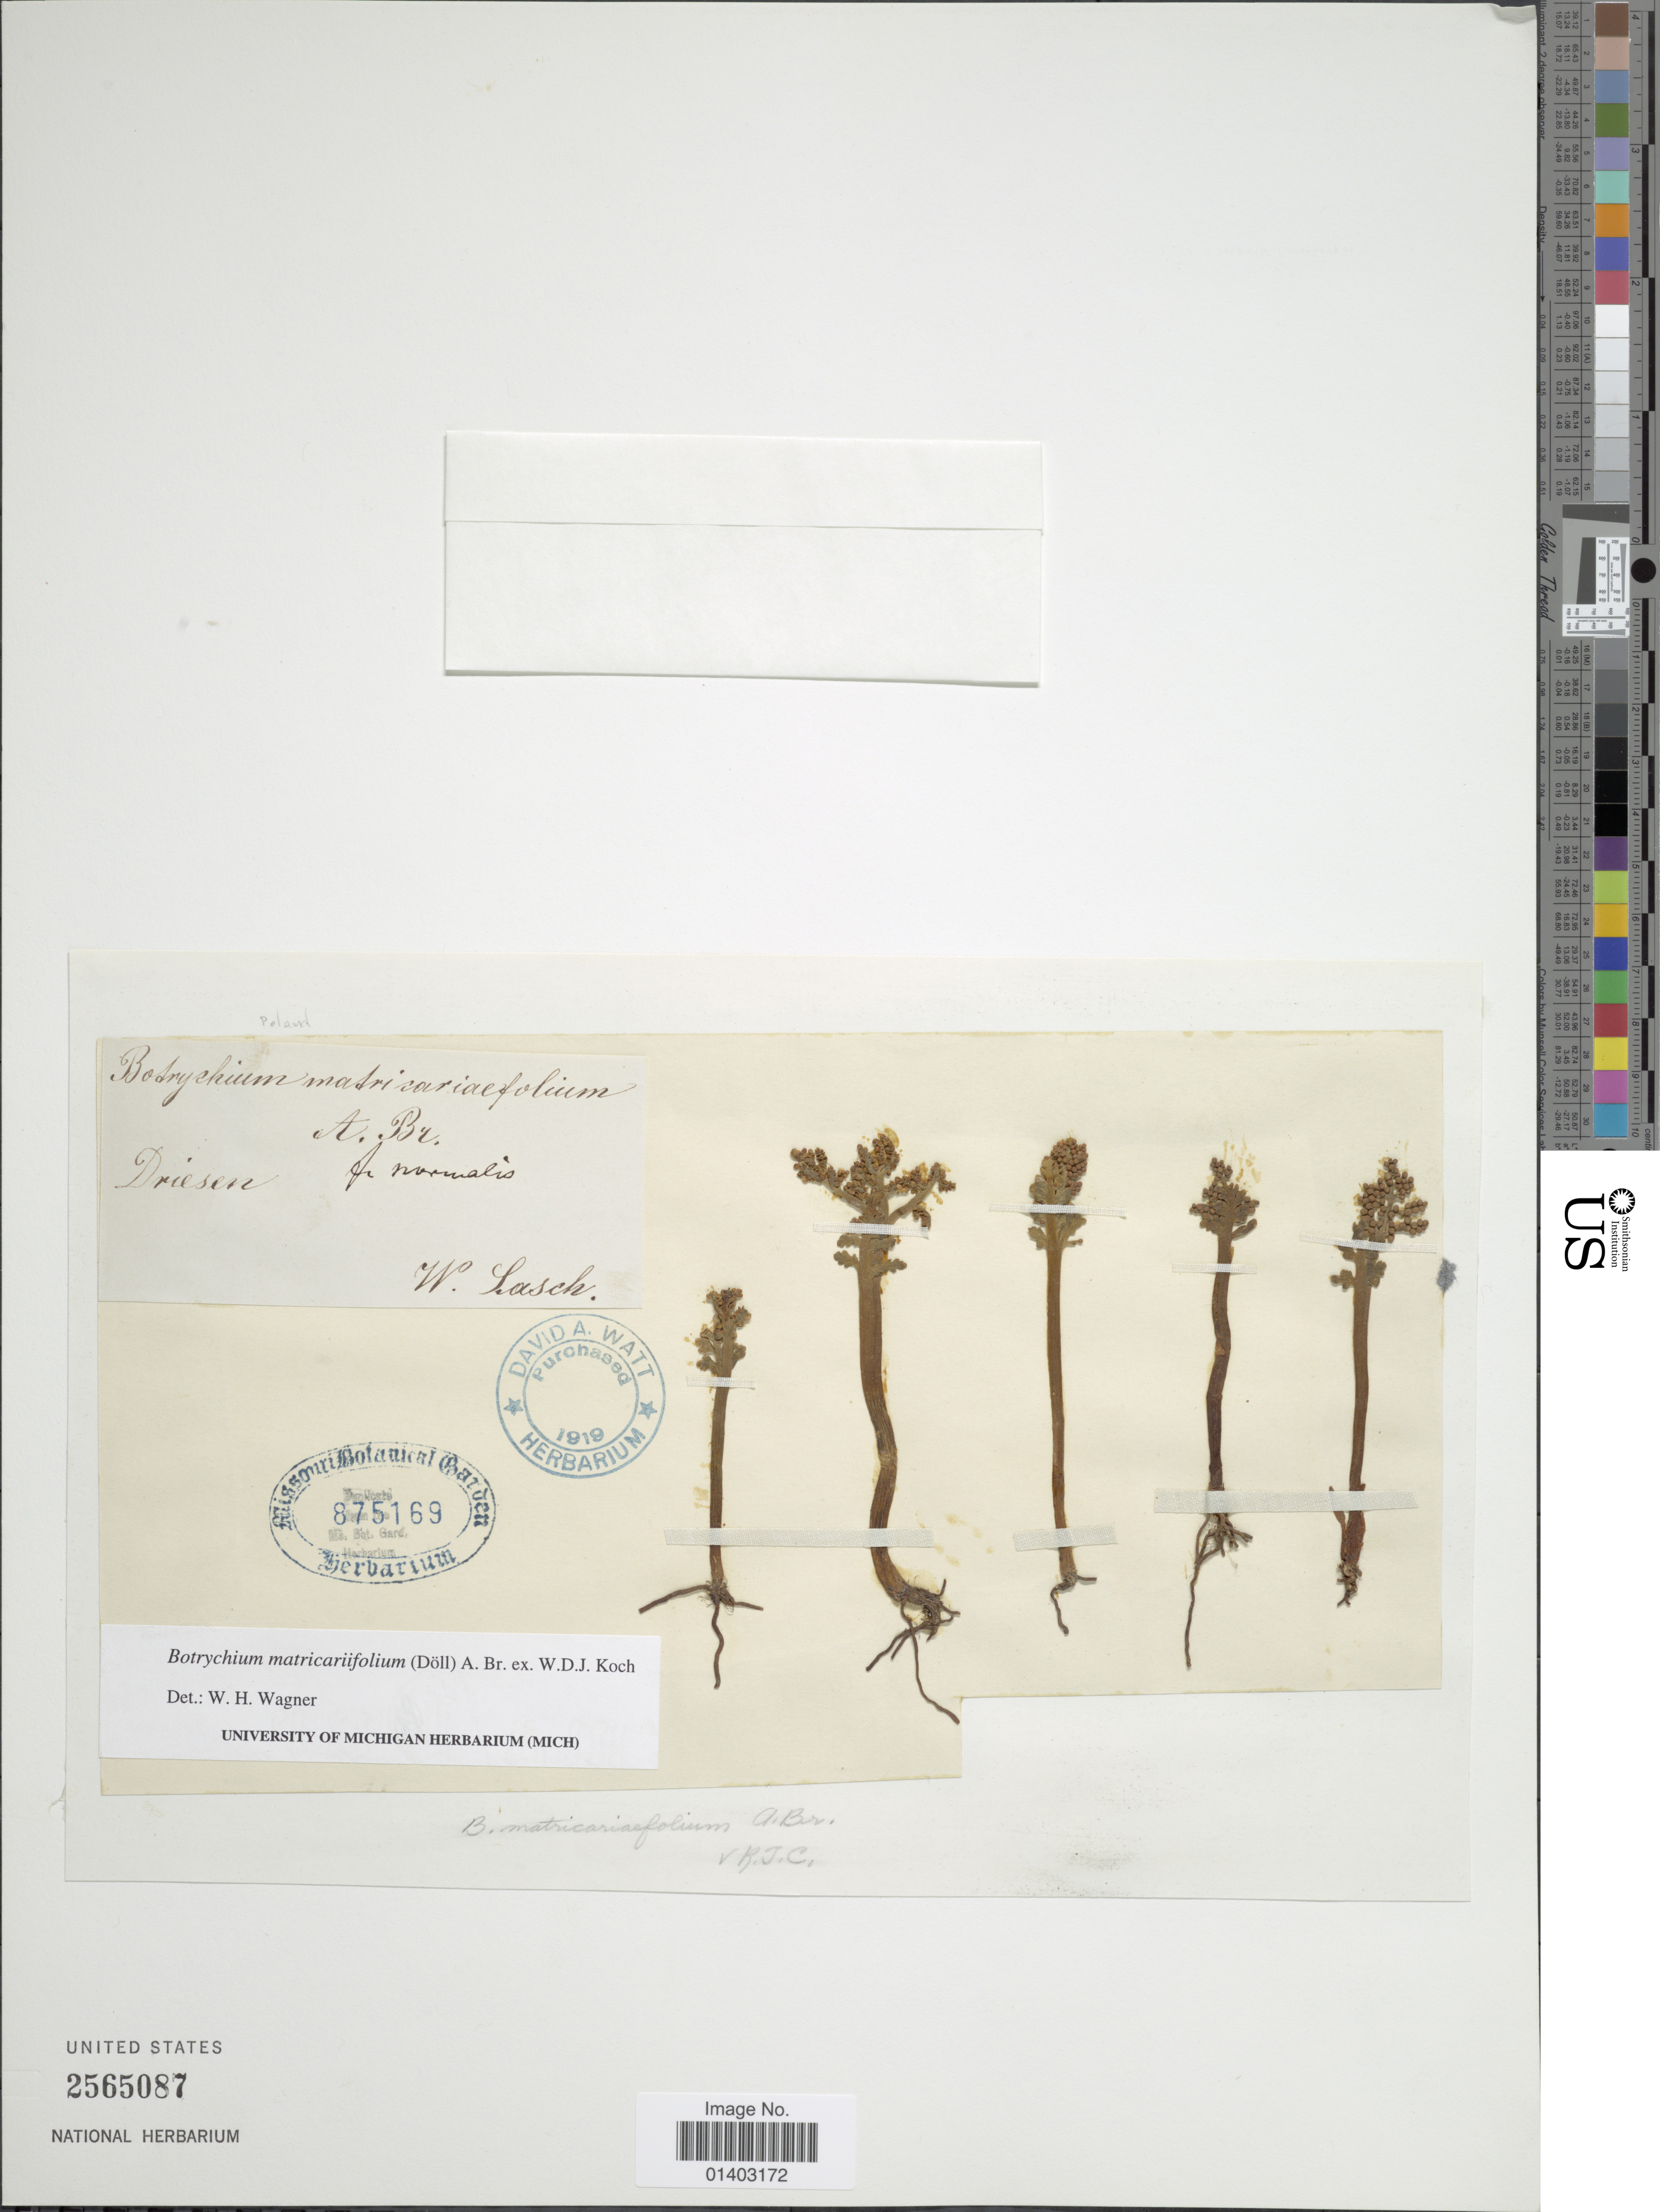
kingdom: Plantae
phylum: Tracheophyta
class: Polypodiopsida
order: Ophioglossales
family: Ophioglossaceae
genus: Botrychium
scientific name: Botrychium matricariifolium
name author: (A. Braun ex Dowell) A. Braun ex Koch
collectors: W. Lasch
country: Poland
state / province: Lubuskie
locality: Driesen [interpreted]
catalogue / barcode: US 2565087